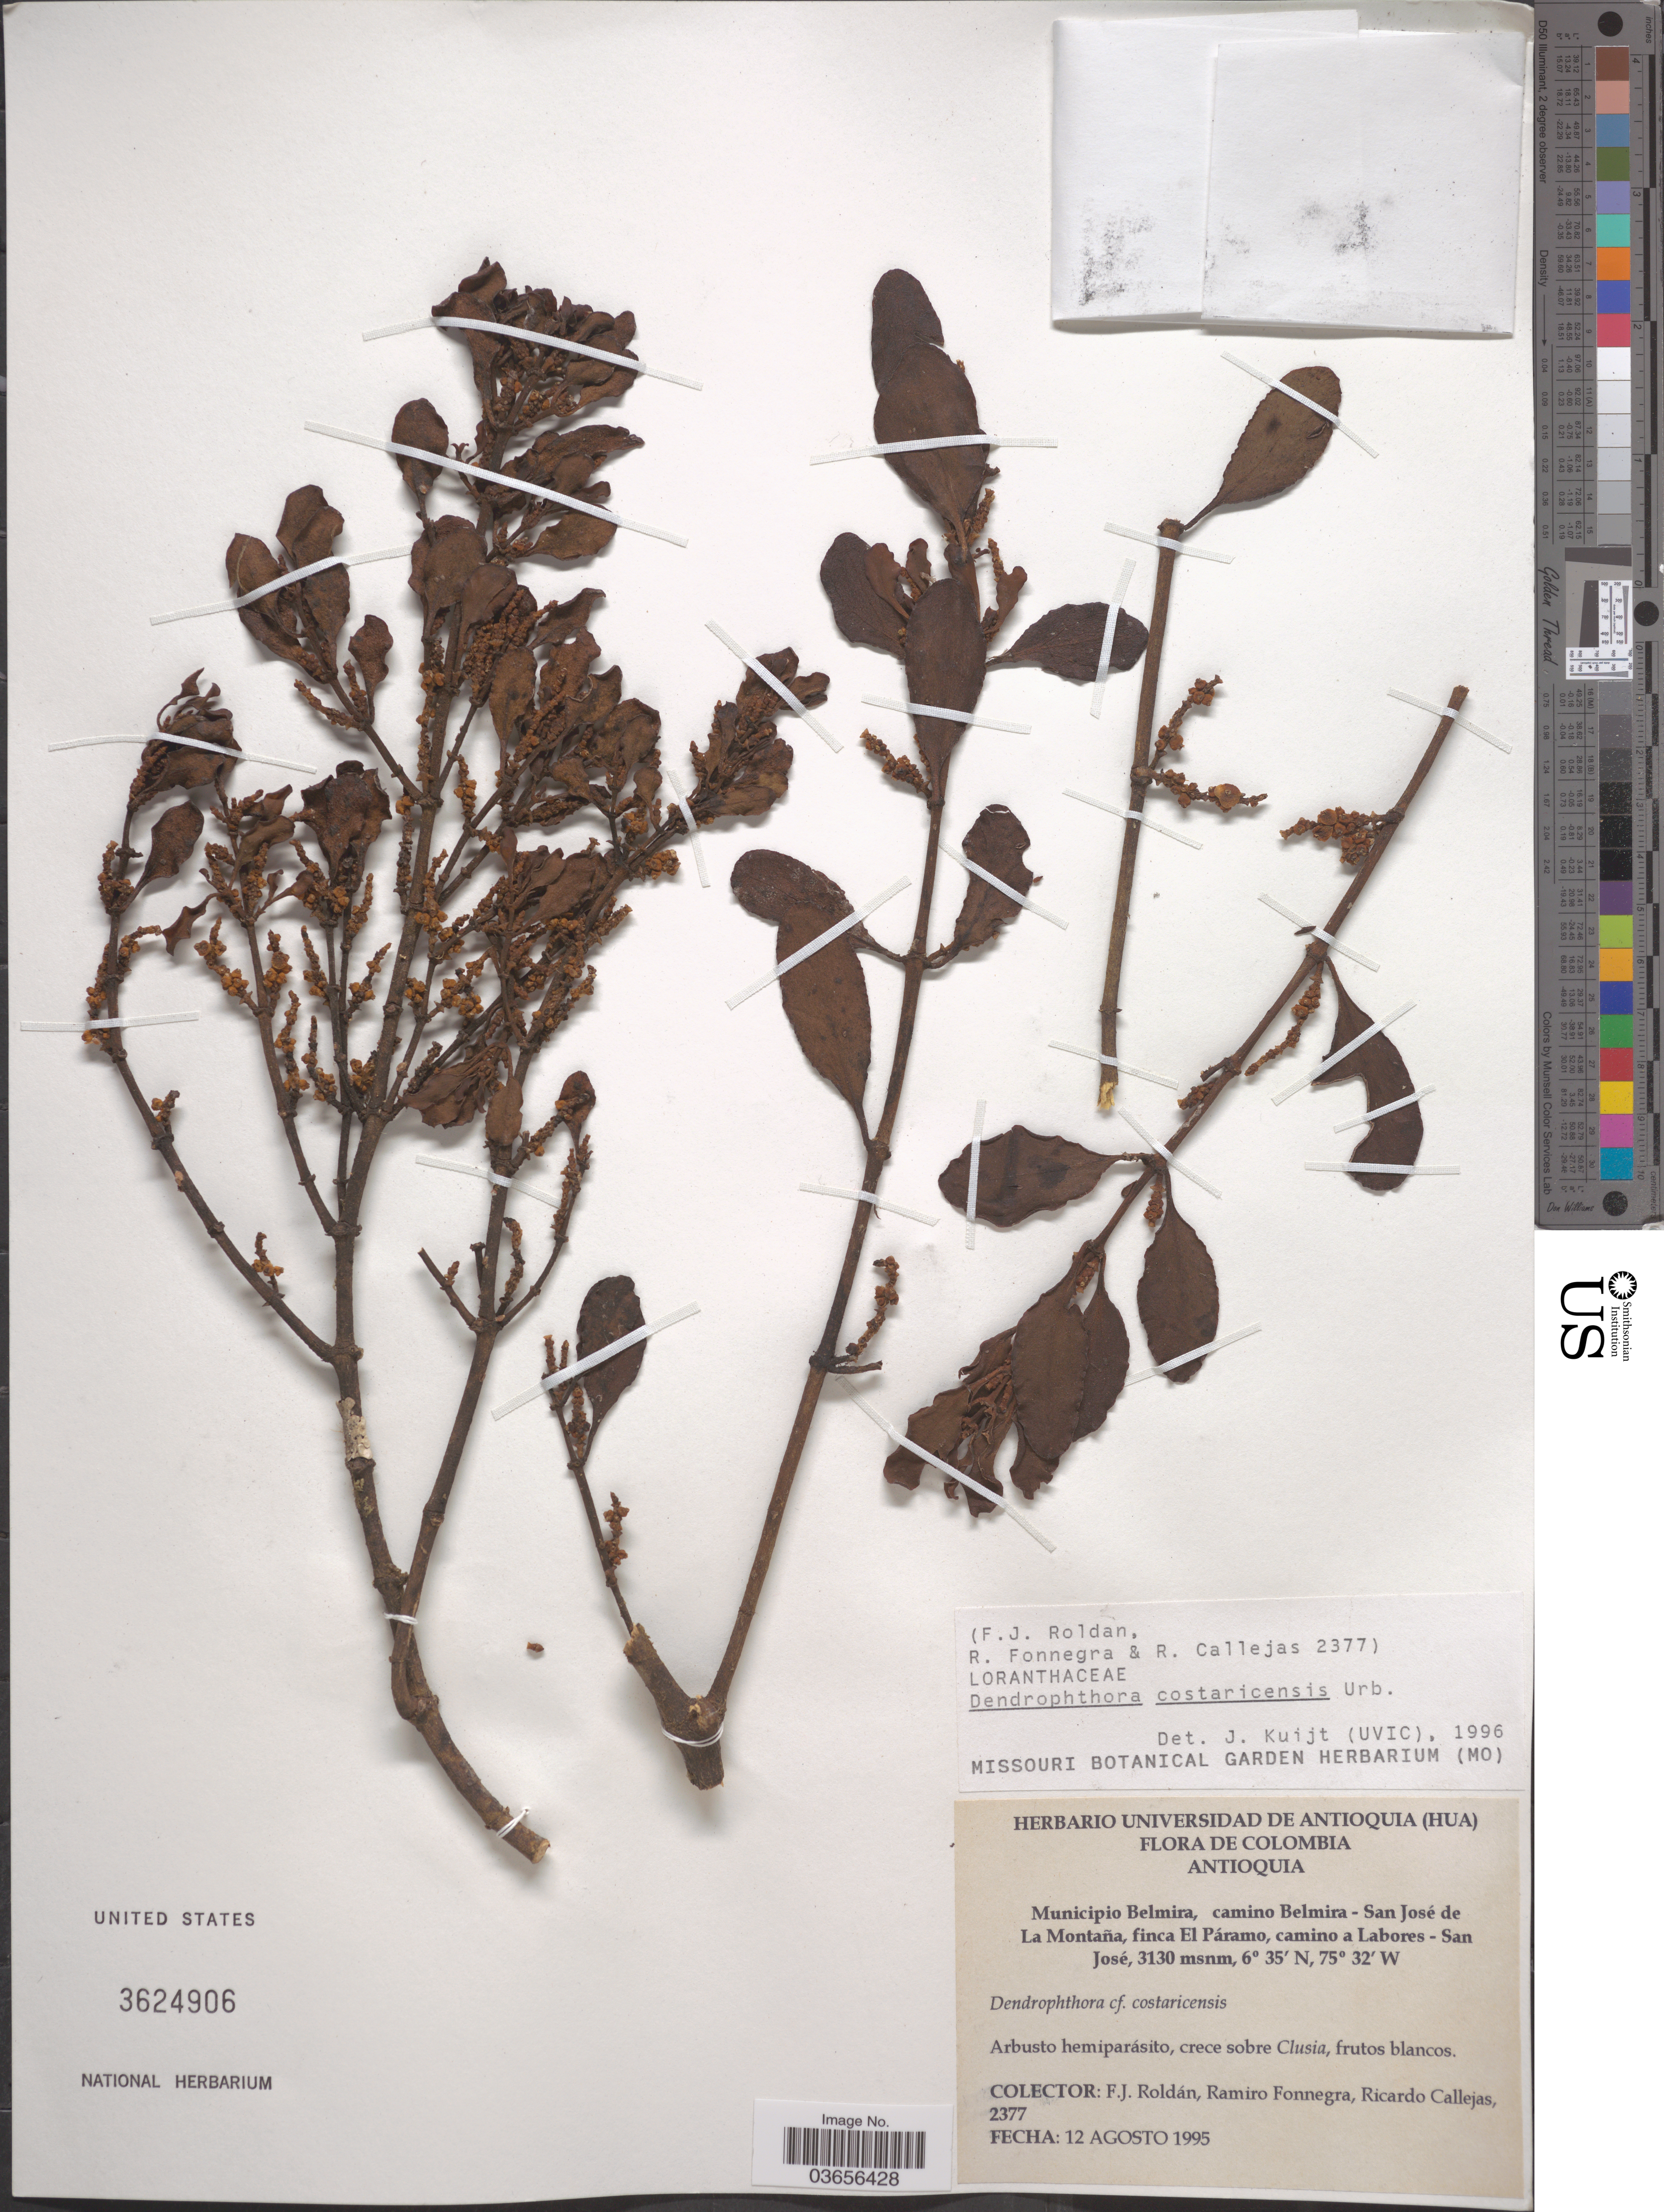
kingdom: Plantae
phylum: Tracheophyta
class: Magnoliopsida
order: Santalales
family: Viscaceae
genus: Dendrophthora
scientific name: Dendrophthora costaricensis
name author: Urb.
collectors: F. J. Roldán, R. Fonnegra & R. Callejas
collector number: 2377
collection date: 1995-08-12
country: Colombia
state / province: Antioquia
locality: Camino Belmira - San José de La Montaña, finca El Páramo, camino a Labores - San José.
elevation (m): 3130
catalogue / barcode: US 3624906